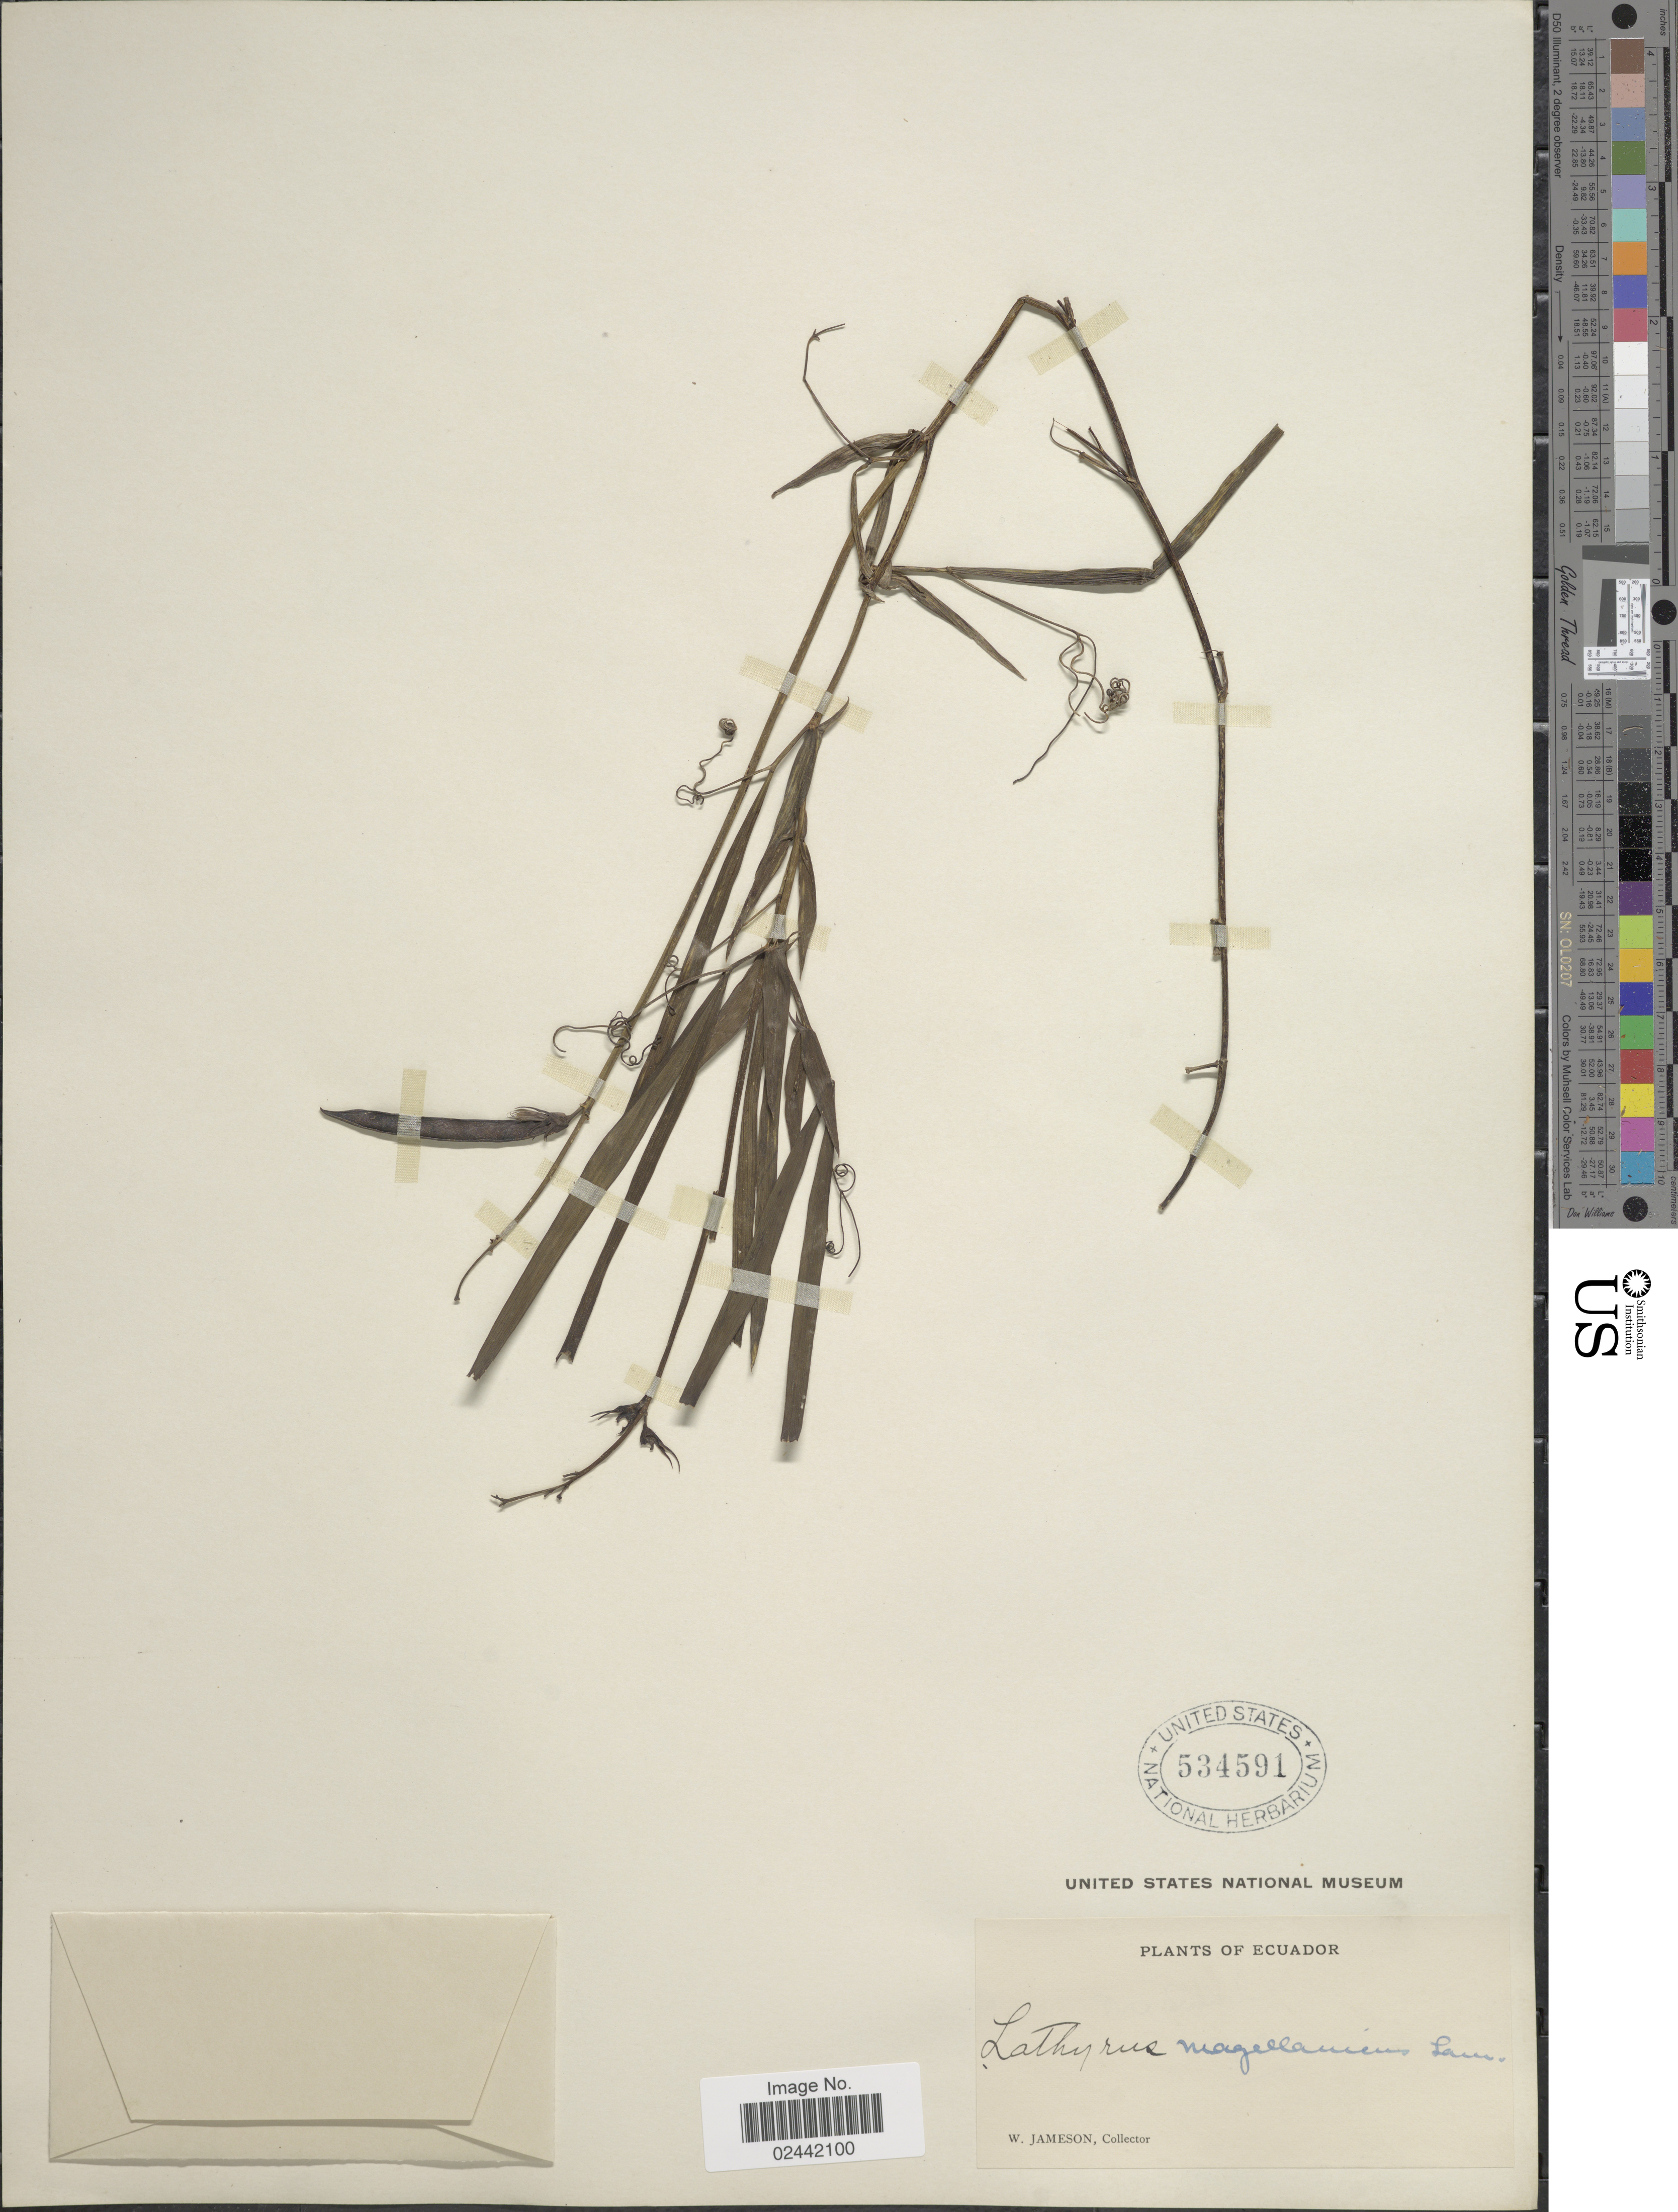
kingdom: Plantae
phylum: Tracheophyta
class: Magnoliopsida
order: Fabales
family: Fabaceae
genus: Lathyrus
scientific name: Lathyrus magellanicus var. gladiatus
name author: (Hook.) Kuntze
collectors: W. Jameson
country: Ecuador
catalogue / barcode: US 534591